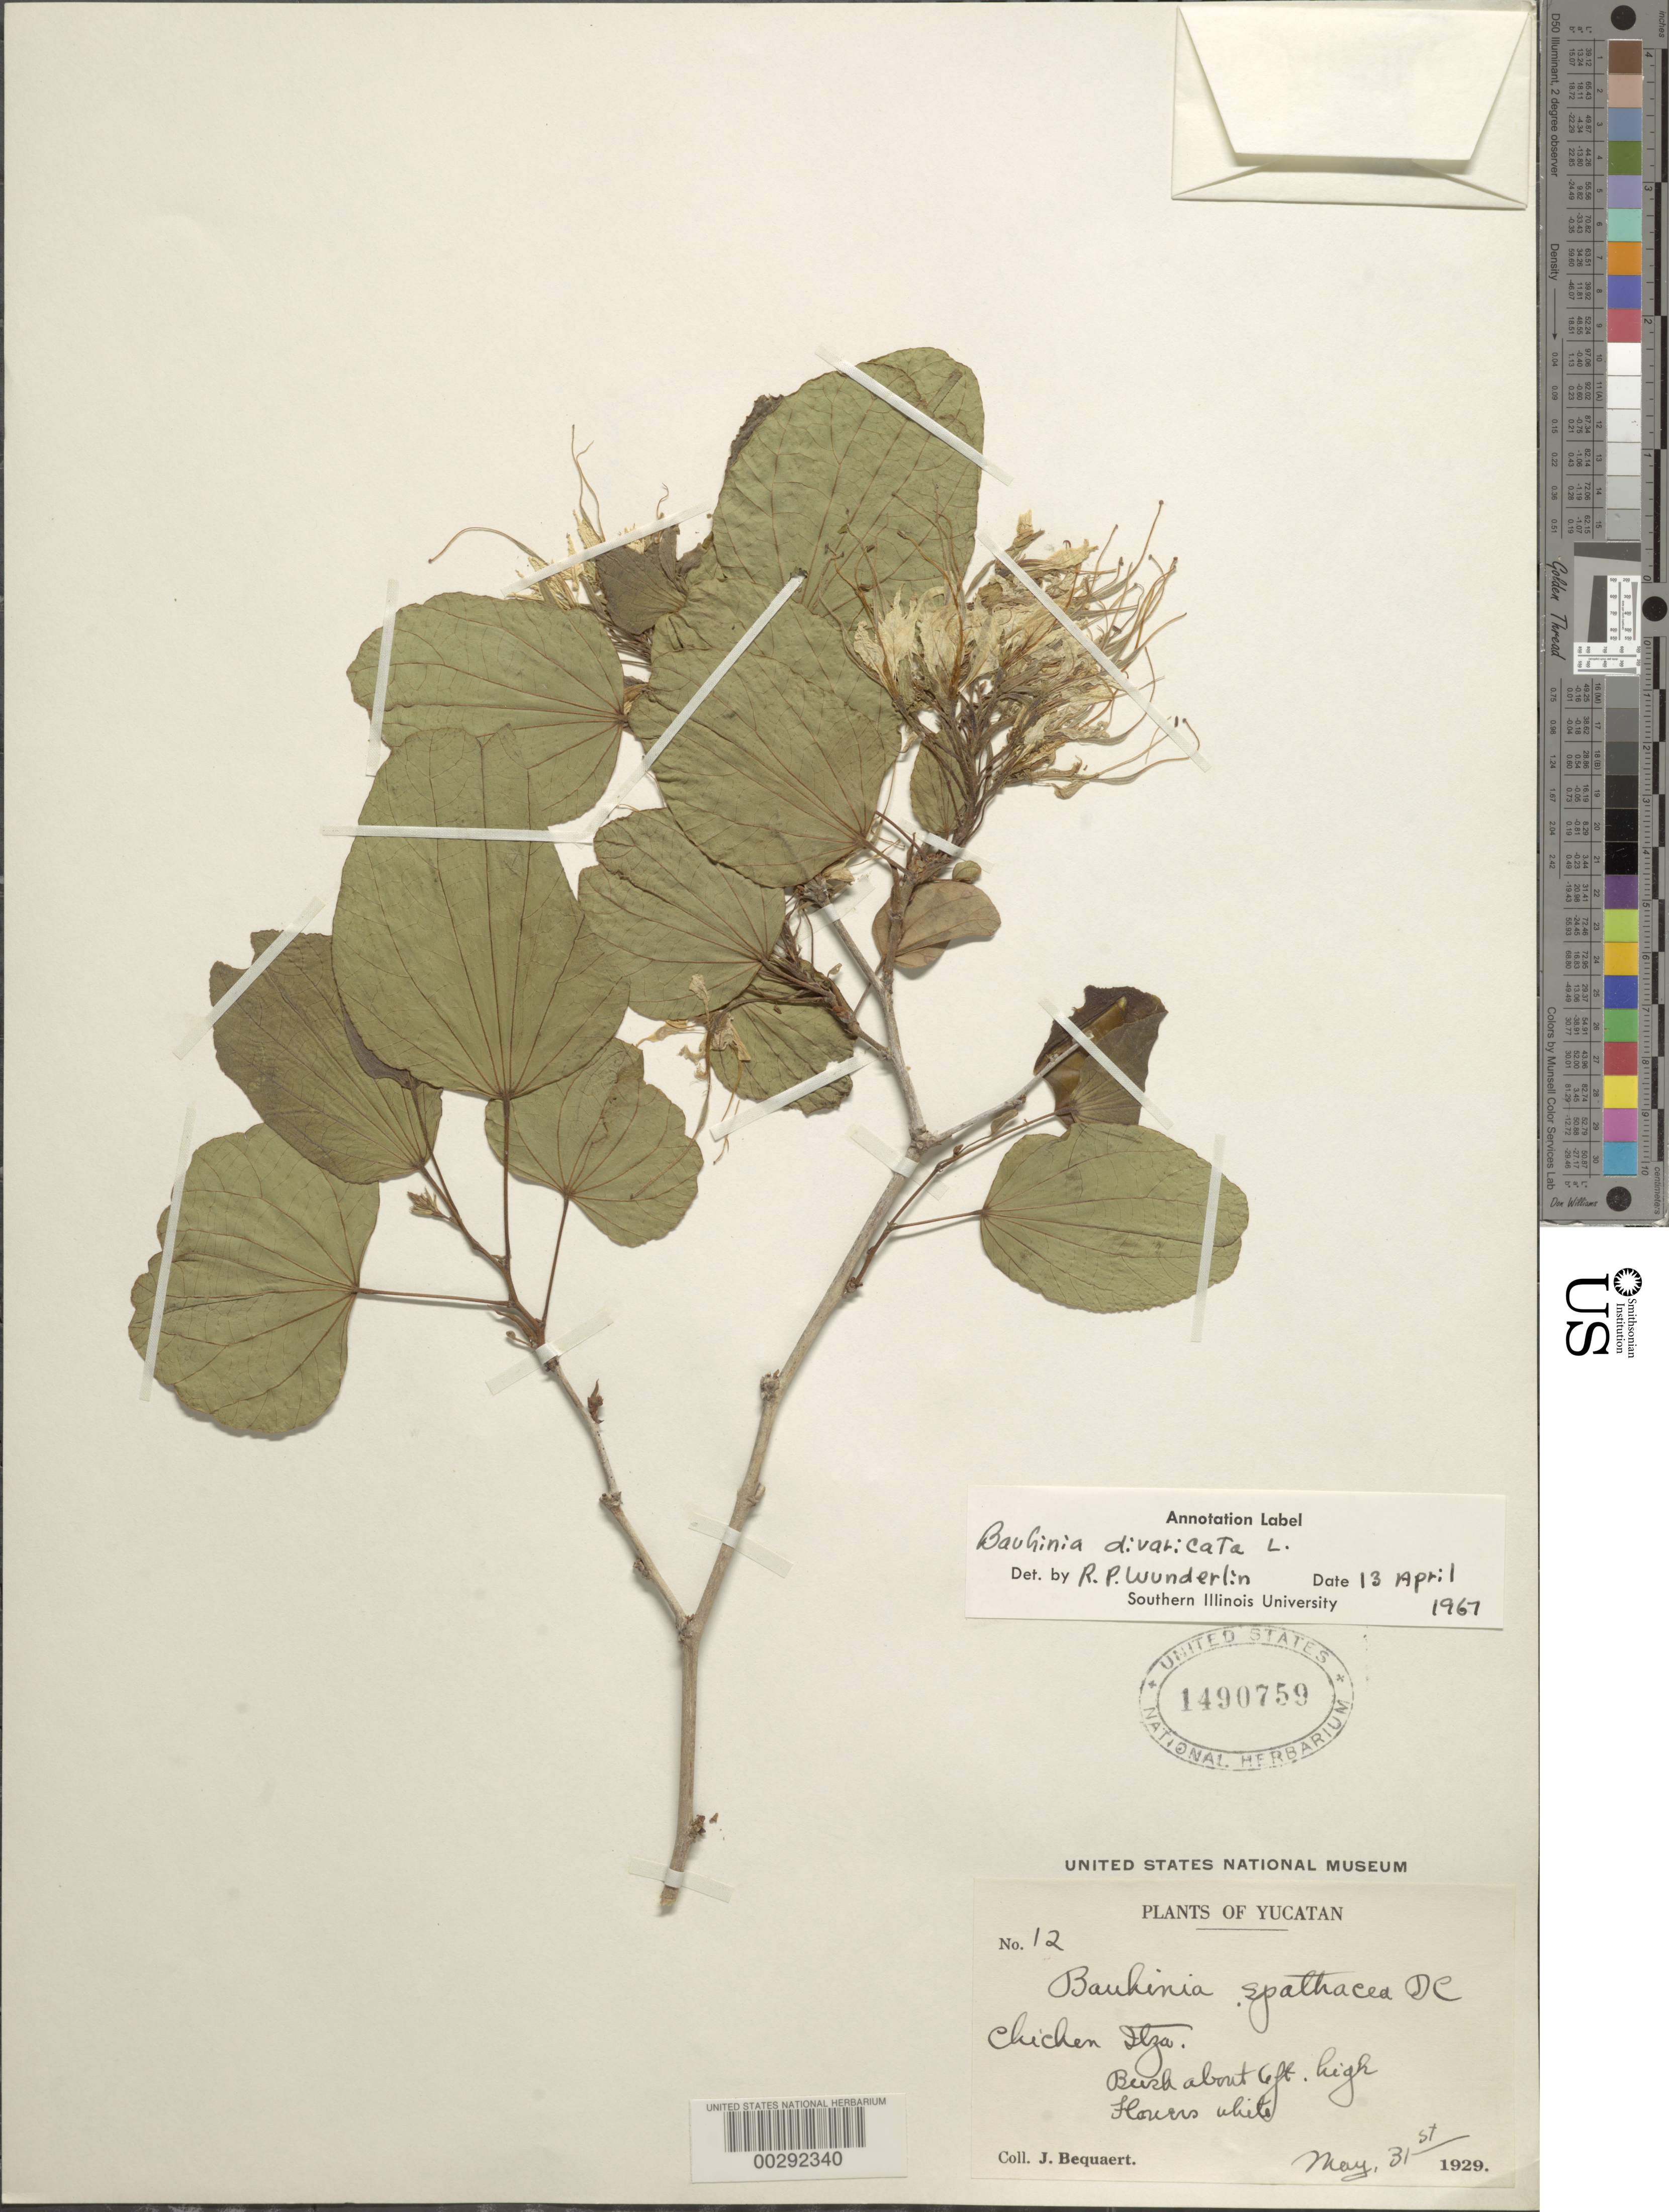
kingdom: Plantae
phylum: Tracheophyta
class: Magnoliopsida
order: Fabales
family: Fabaceae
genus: Bauhinia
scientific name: Bauhinia divaricata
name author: L.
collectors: J. Bequaert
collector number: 12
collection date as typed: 31 May 1929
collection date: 1929-05-31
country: Mexico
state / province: Yucatán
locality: Chichen itza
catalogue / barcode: US 1490759